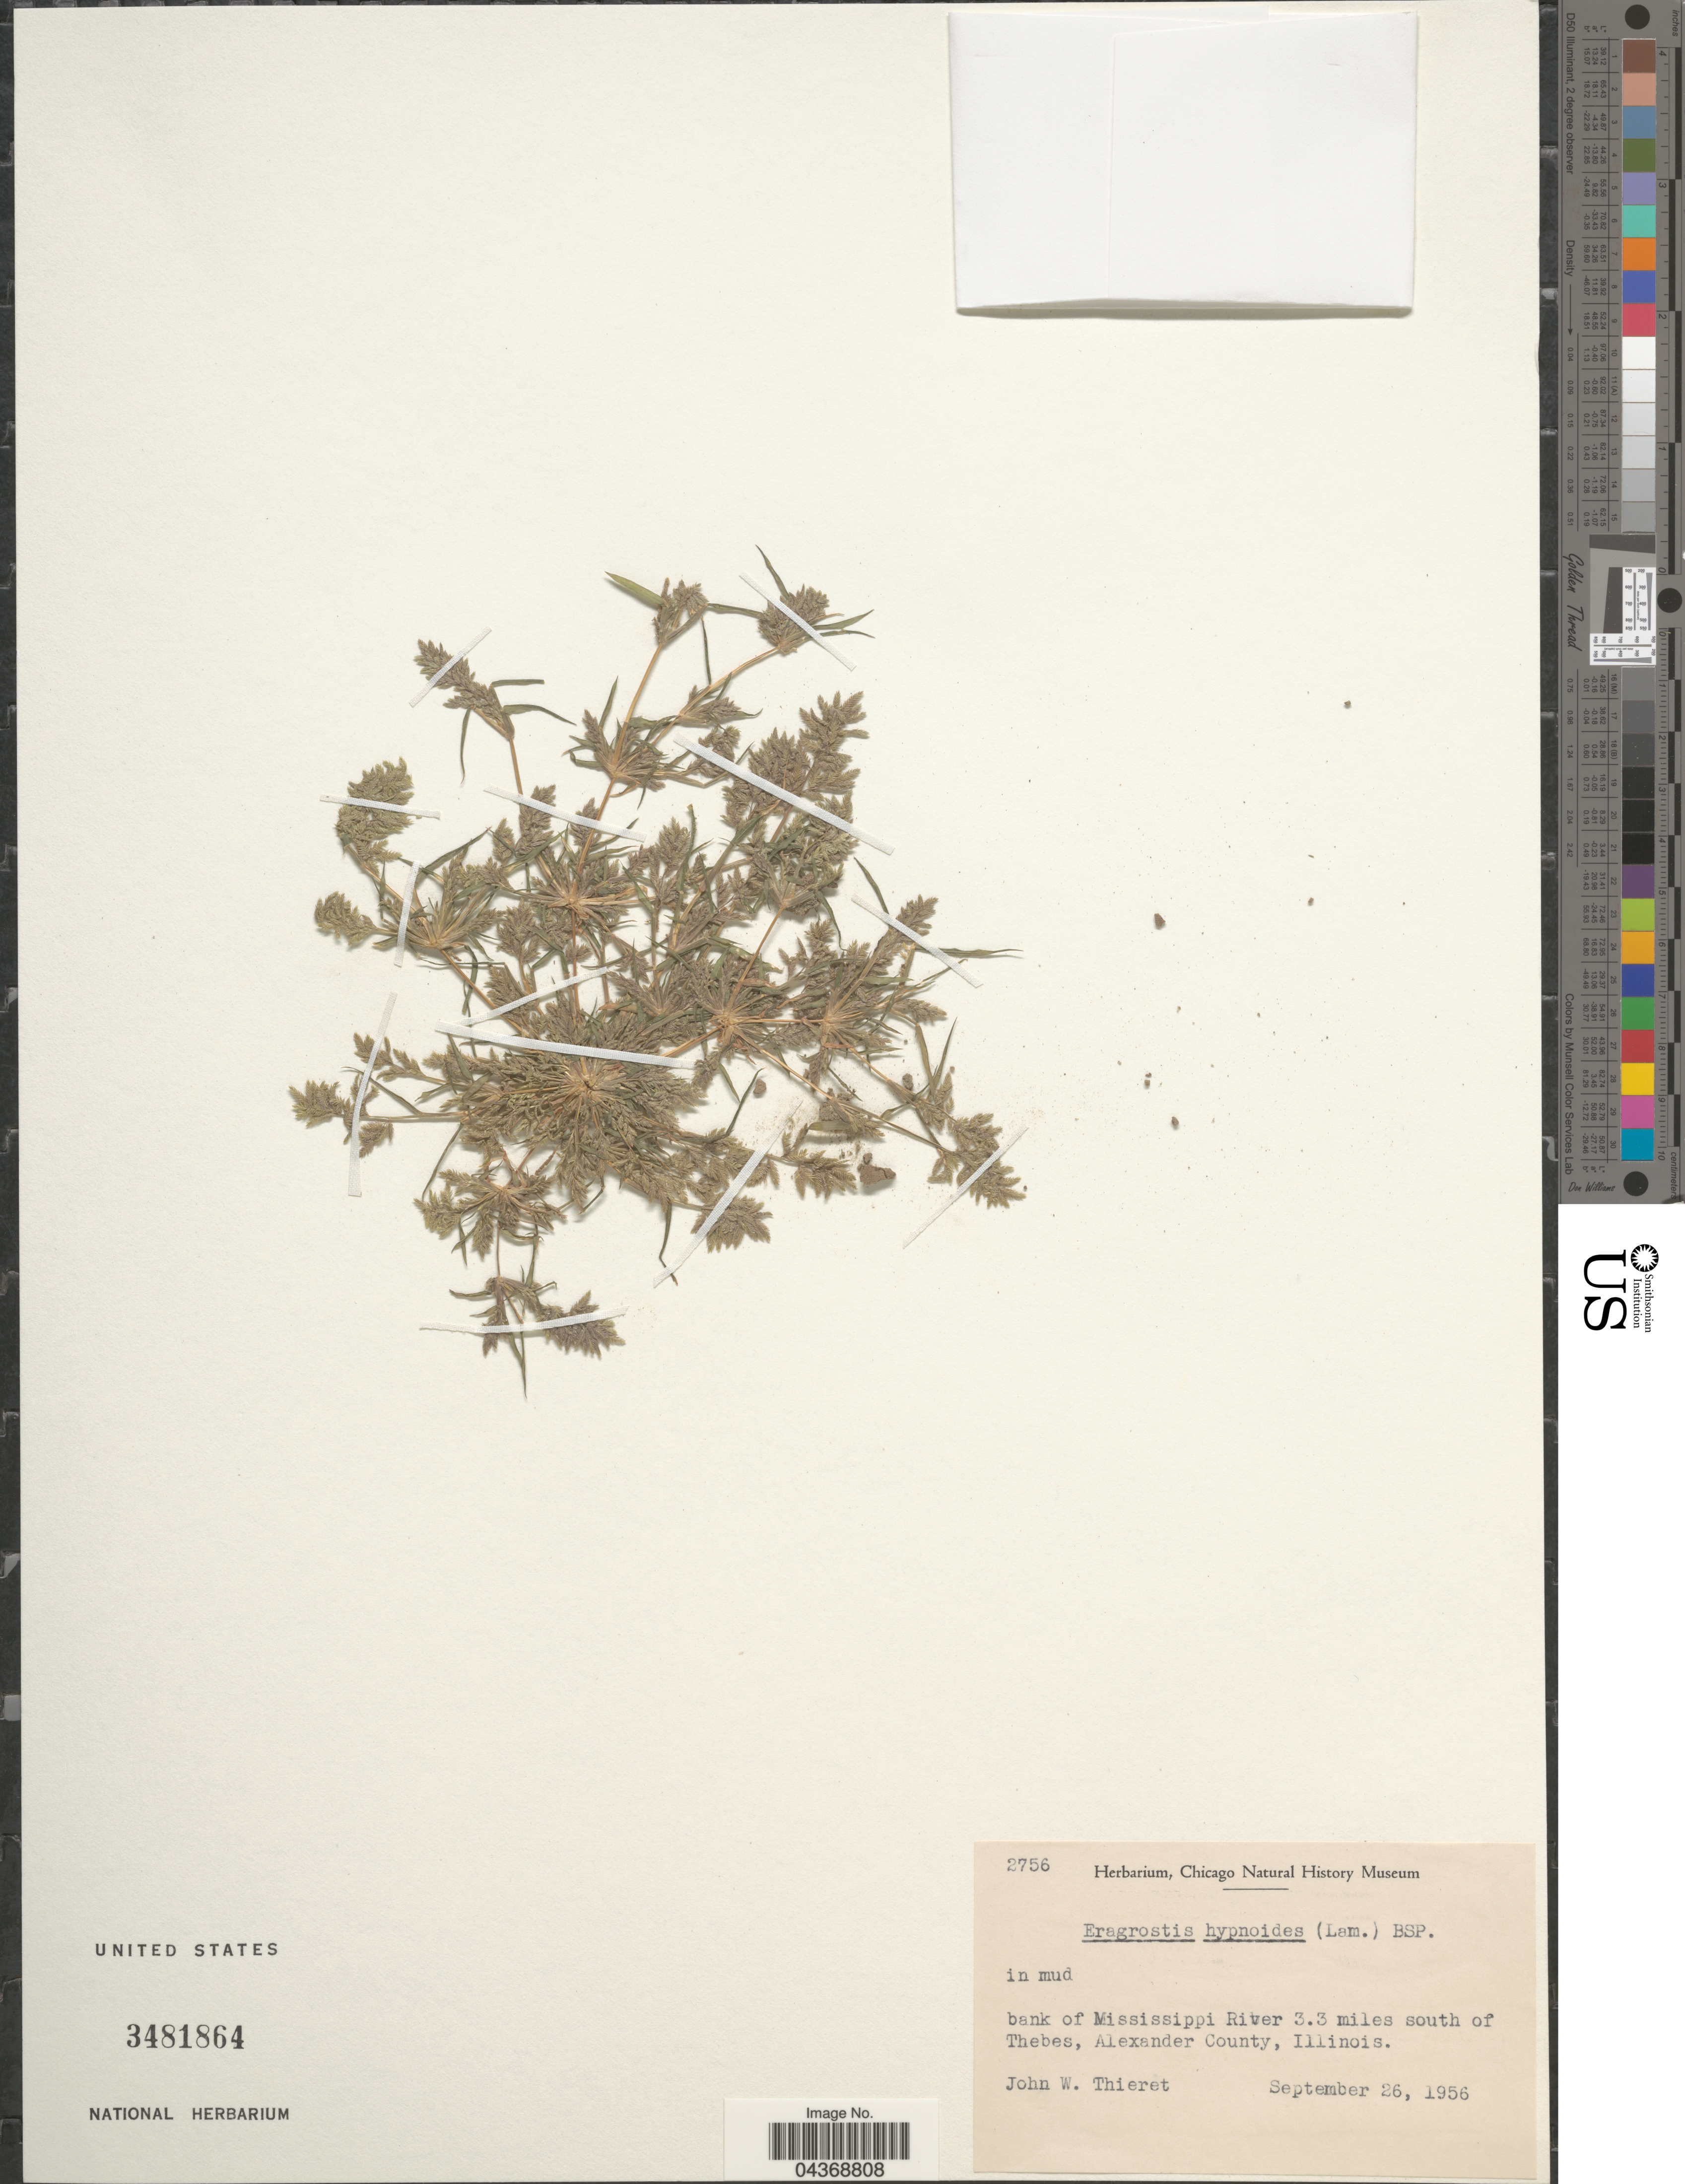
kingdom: Plantae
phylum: Tracheophyta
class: Liliopsida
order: Poales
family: Poaceae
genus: Eragrostis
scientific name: Eragrostis hypnoides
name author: (Lam.) Britton, Stearns & Poggenb.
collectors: J. W. Thieret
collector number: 2756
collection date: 1956-09-26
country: United States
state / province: Illinois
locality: Bank of Mississippi River 3.3 miles south of Thebes, Alexander County.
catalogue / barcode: US 3481864